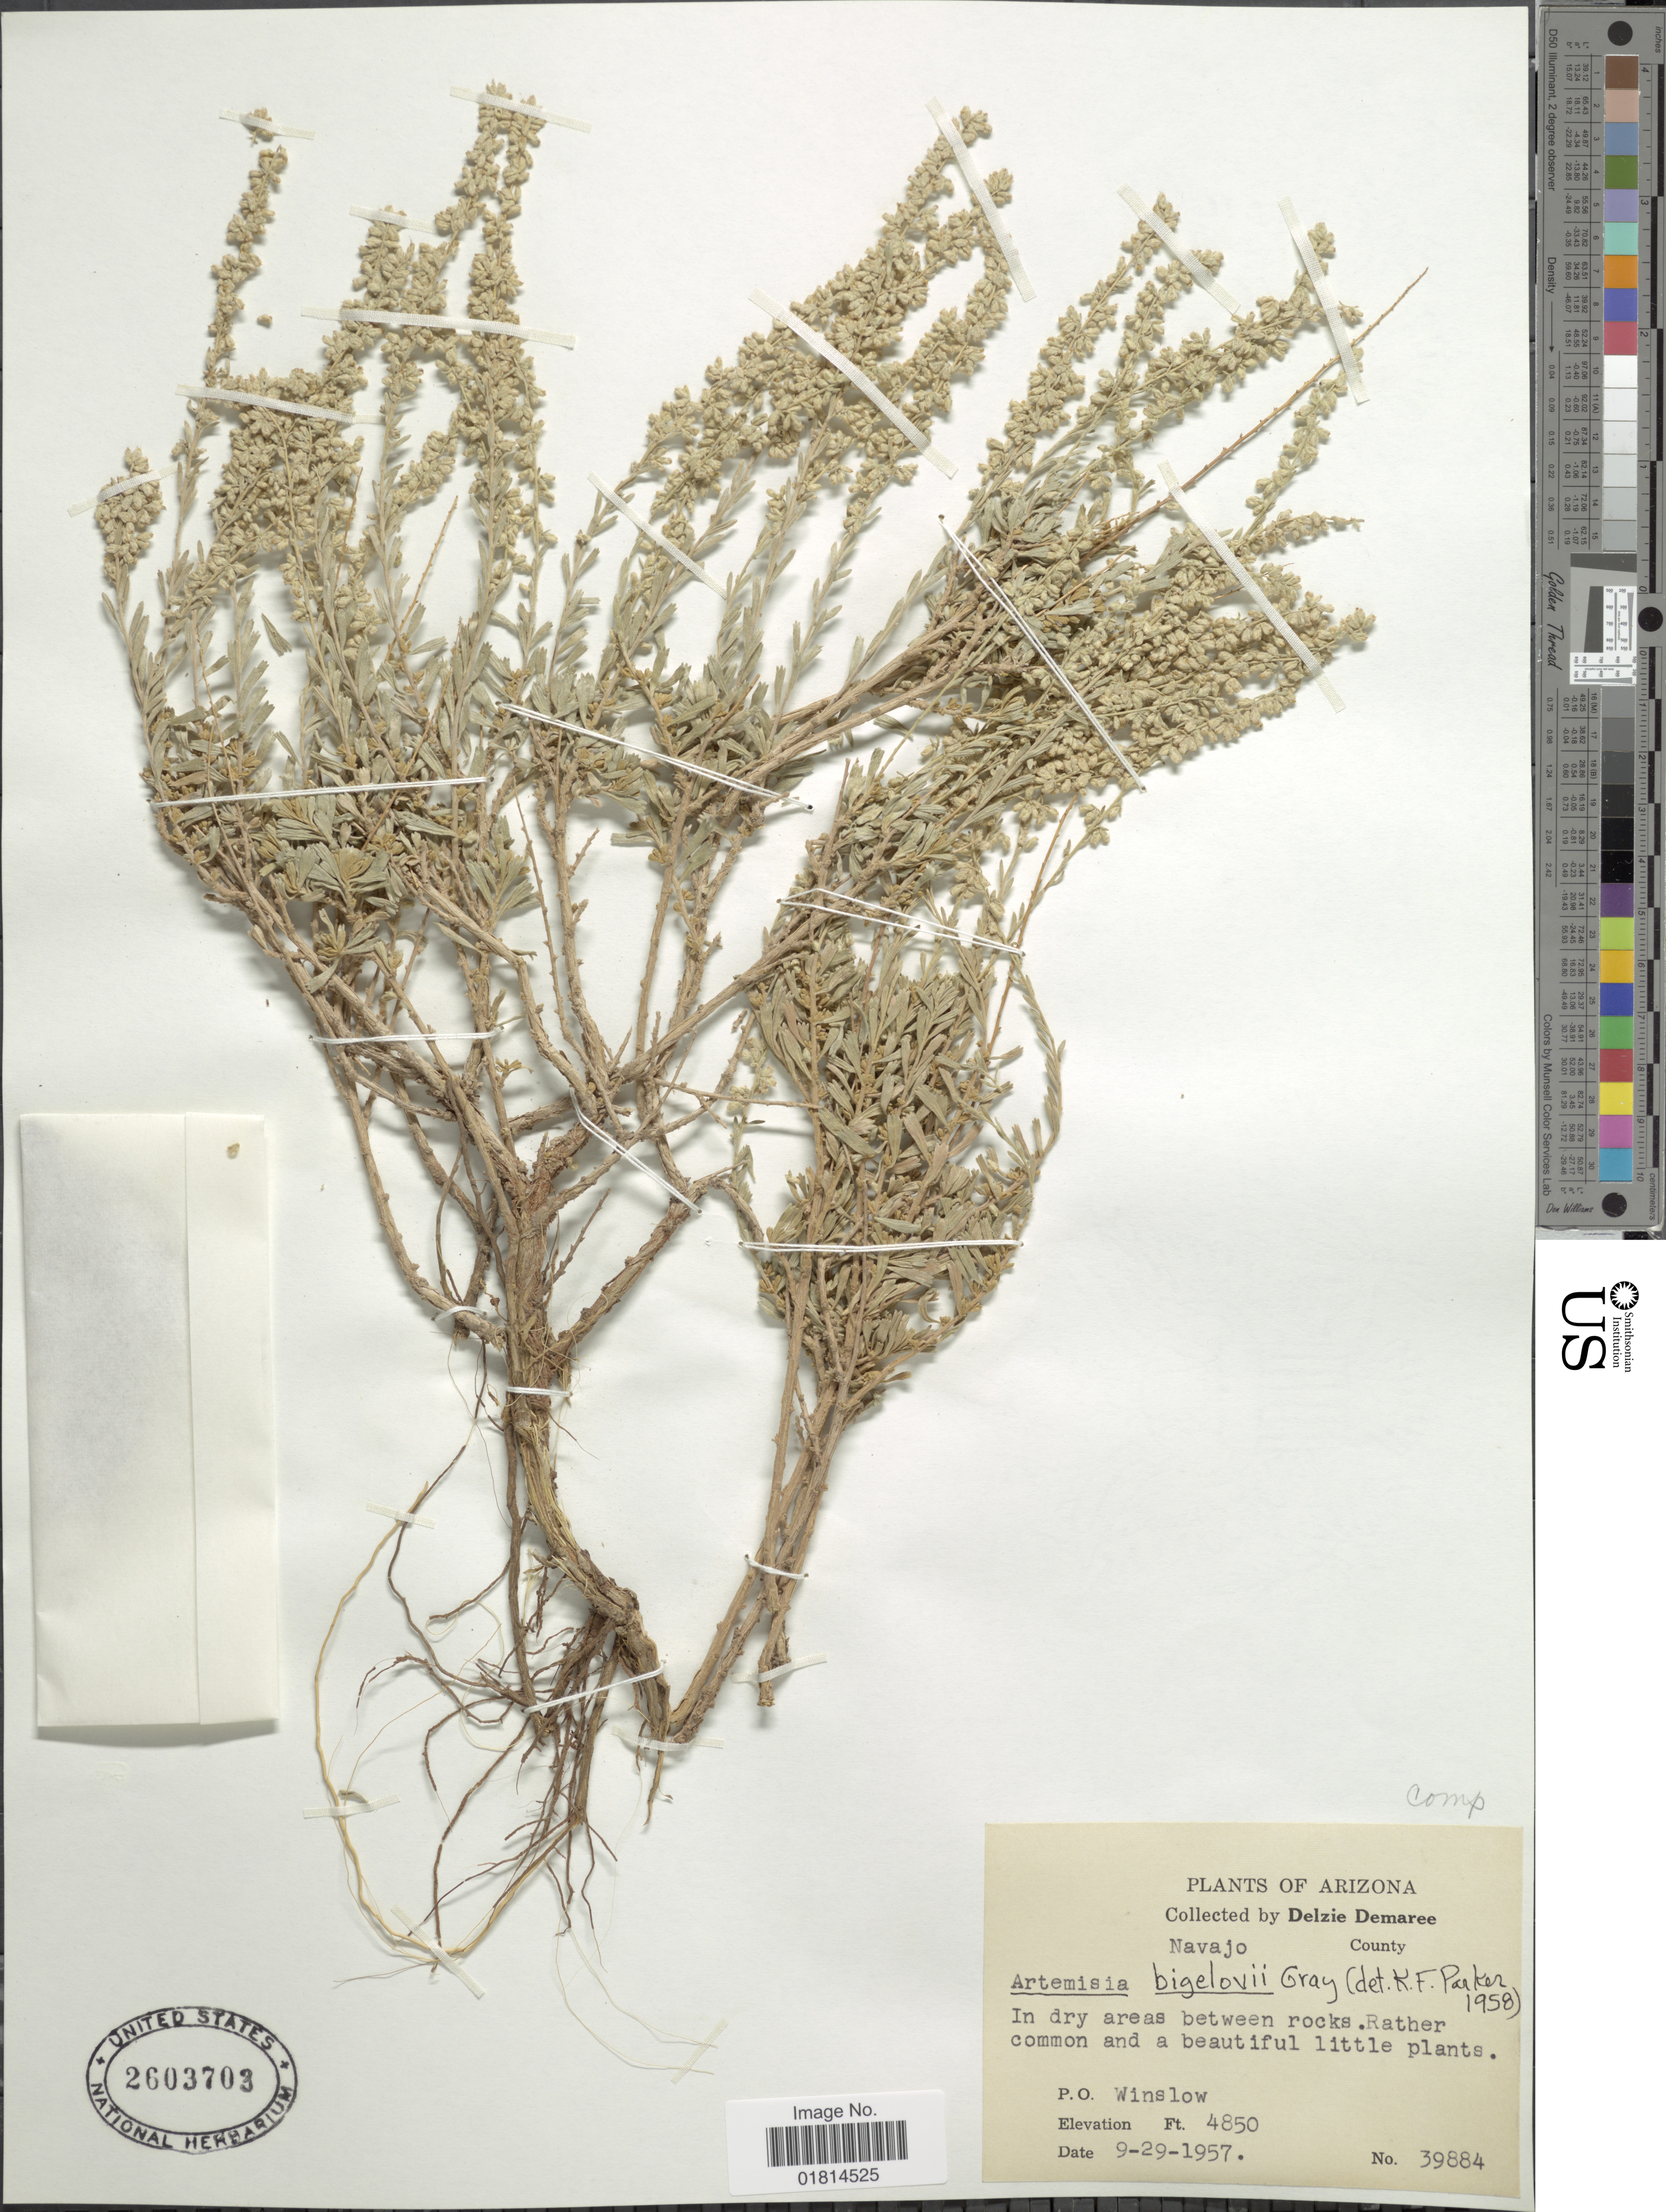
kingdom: Plantae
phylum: Tracheophyta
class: Magnoliopsida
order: Asterales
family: Asteraceae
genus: Artemisia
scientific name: Artemisia bigelovii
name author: A. Gray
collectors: D. Demaree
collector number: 39884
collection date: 1957-09-29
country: United States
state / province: Arizona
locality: Navajo County. P.O. Winslow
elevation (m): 1478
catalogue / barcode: US 2603703